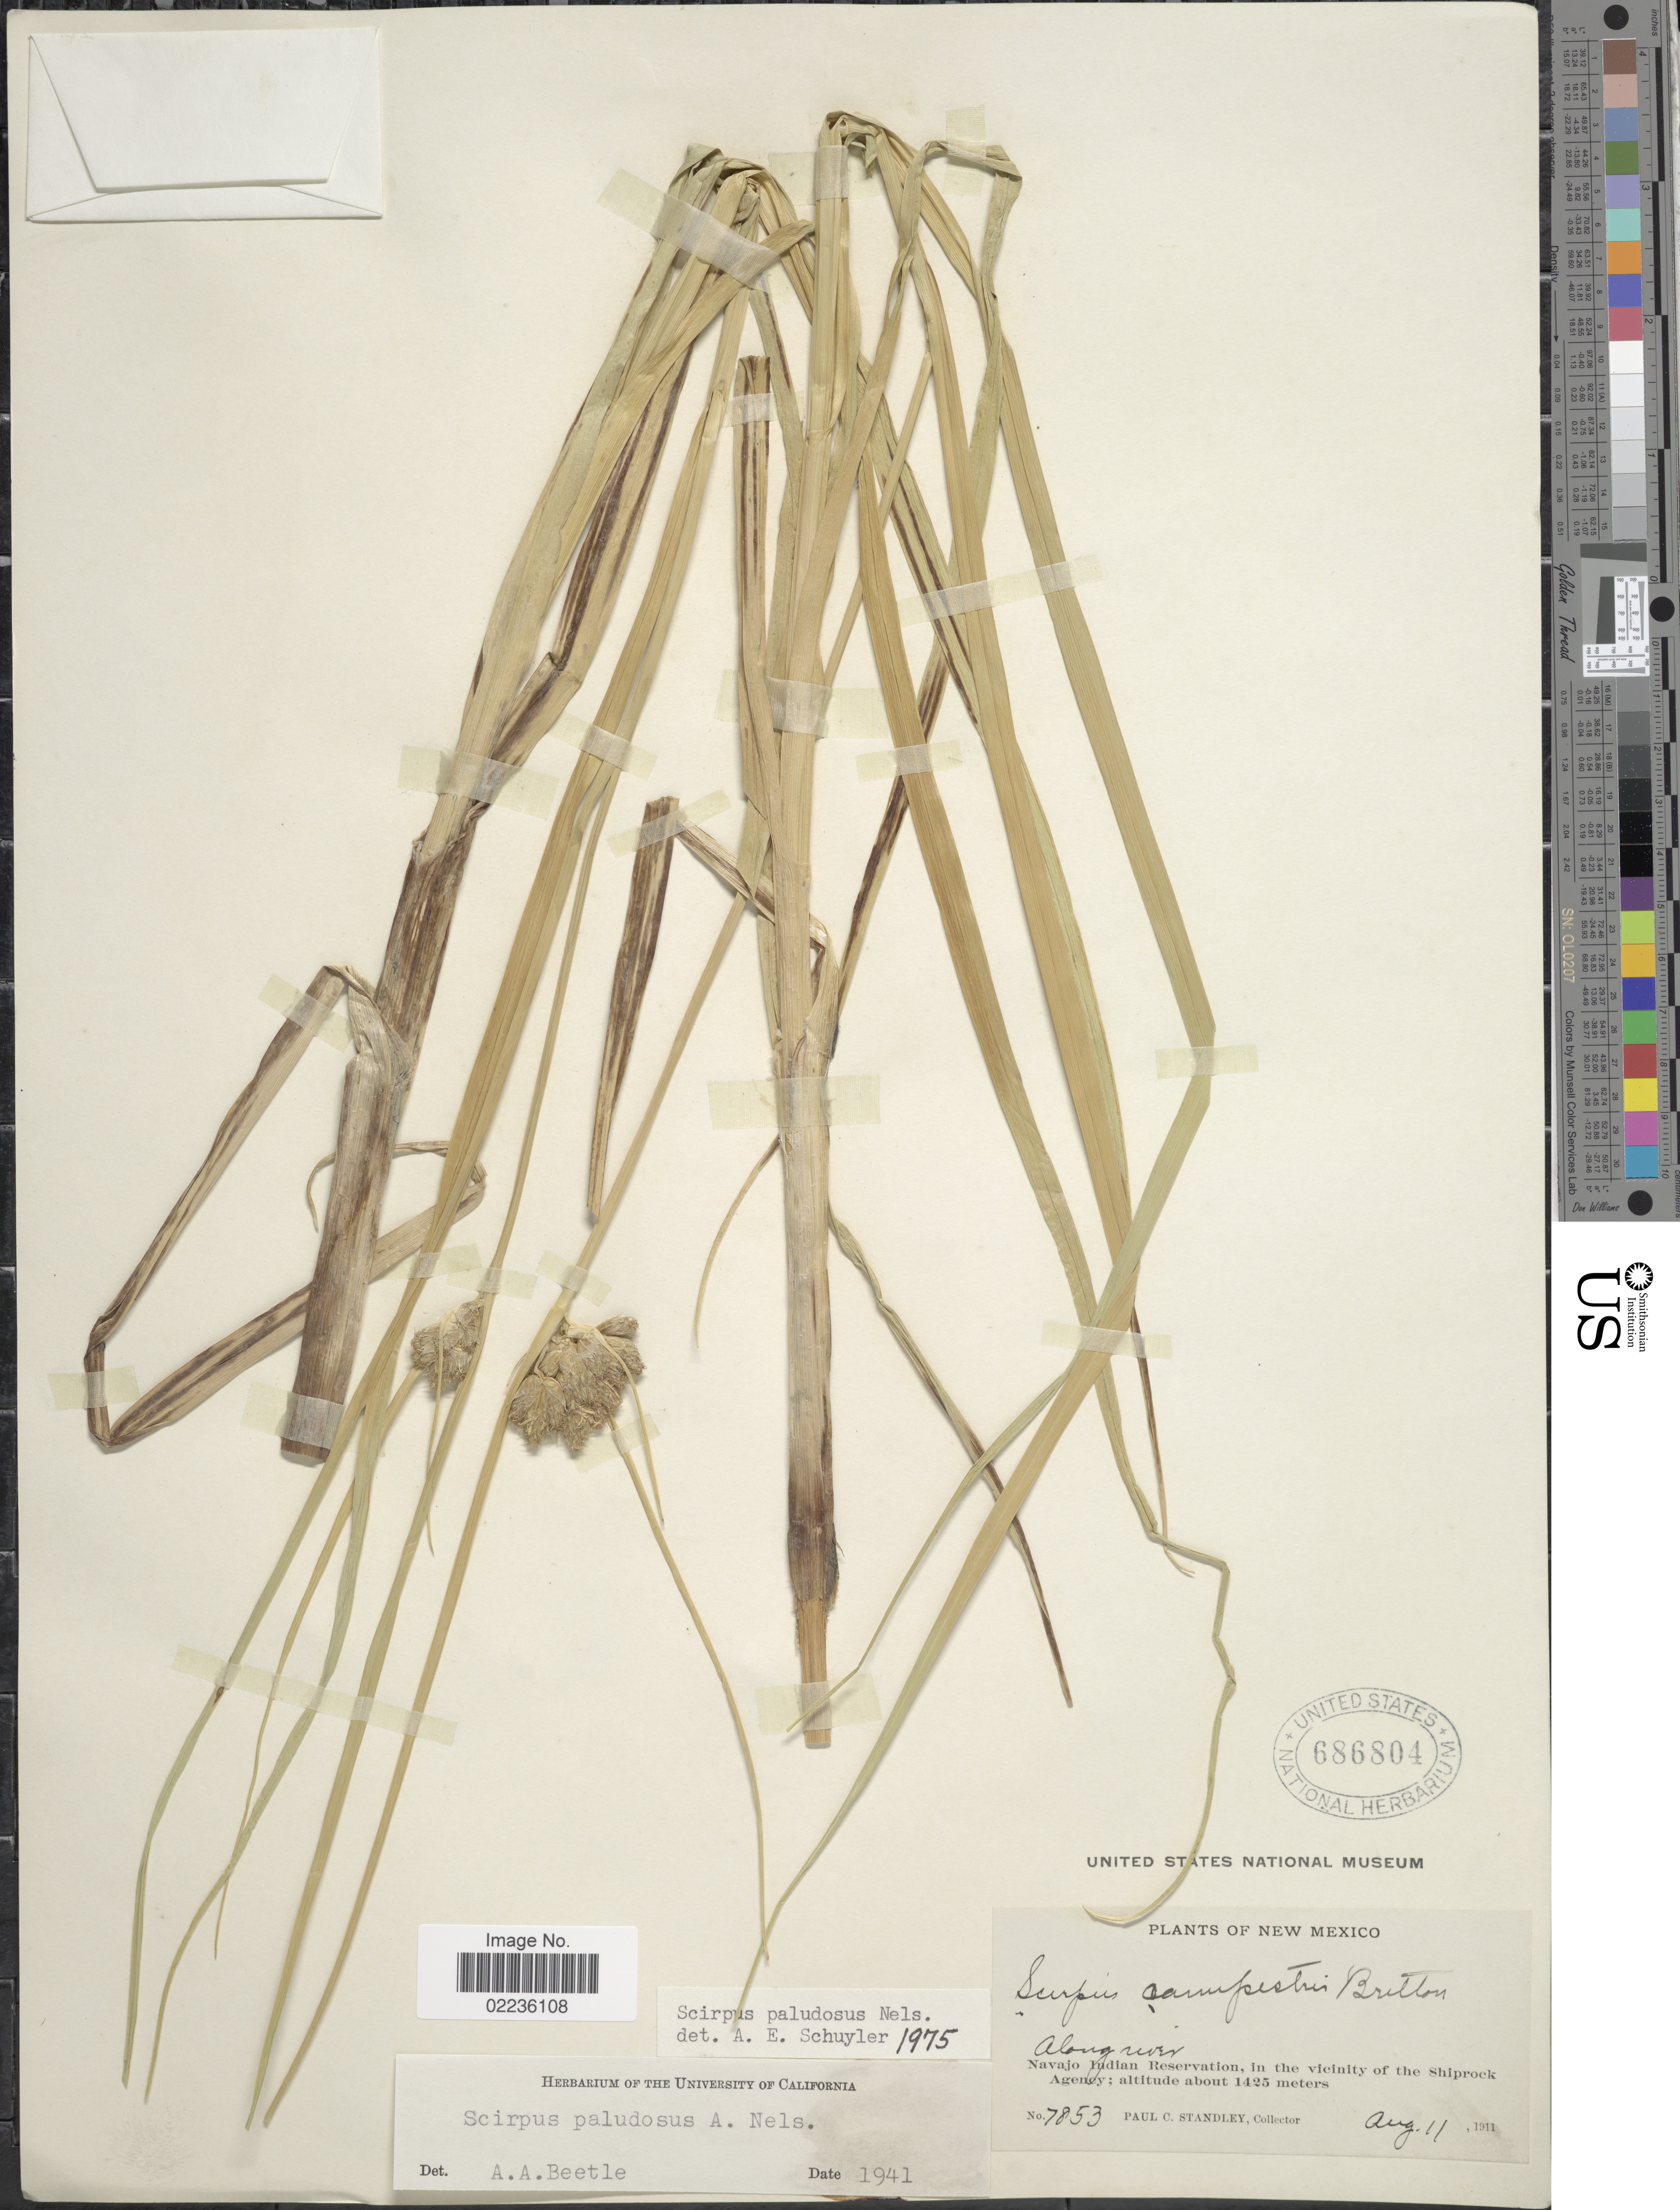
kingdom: Plantae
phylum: Tracheophyta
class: Liliopsida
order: Poales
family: Cyperaceae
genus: Bolboschoenus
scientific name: Bolboschoenus maritimus subsp. paludosus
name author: (A. Nelson) T. Koyama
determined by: Strong, M. T., (US), Smithsonian Institution - National Museum of Natural History (UNITED STATES)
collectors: P. C. Standley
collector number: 7853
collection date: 1911-08-11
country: United States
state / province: New Mexico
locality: Along river. Navajo Indian Reservation, in the vicinity of the Shiprock Agency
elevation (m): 1425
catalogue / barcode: US 686804